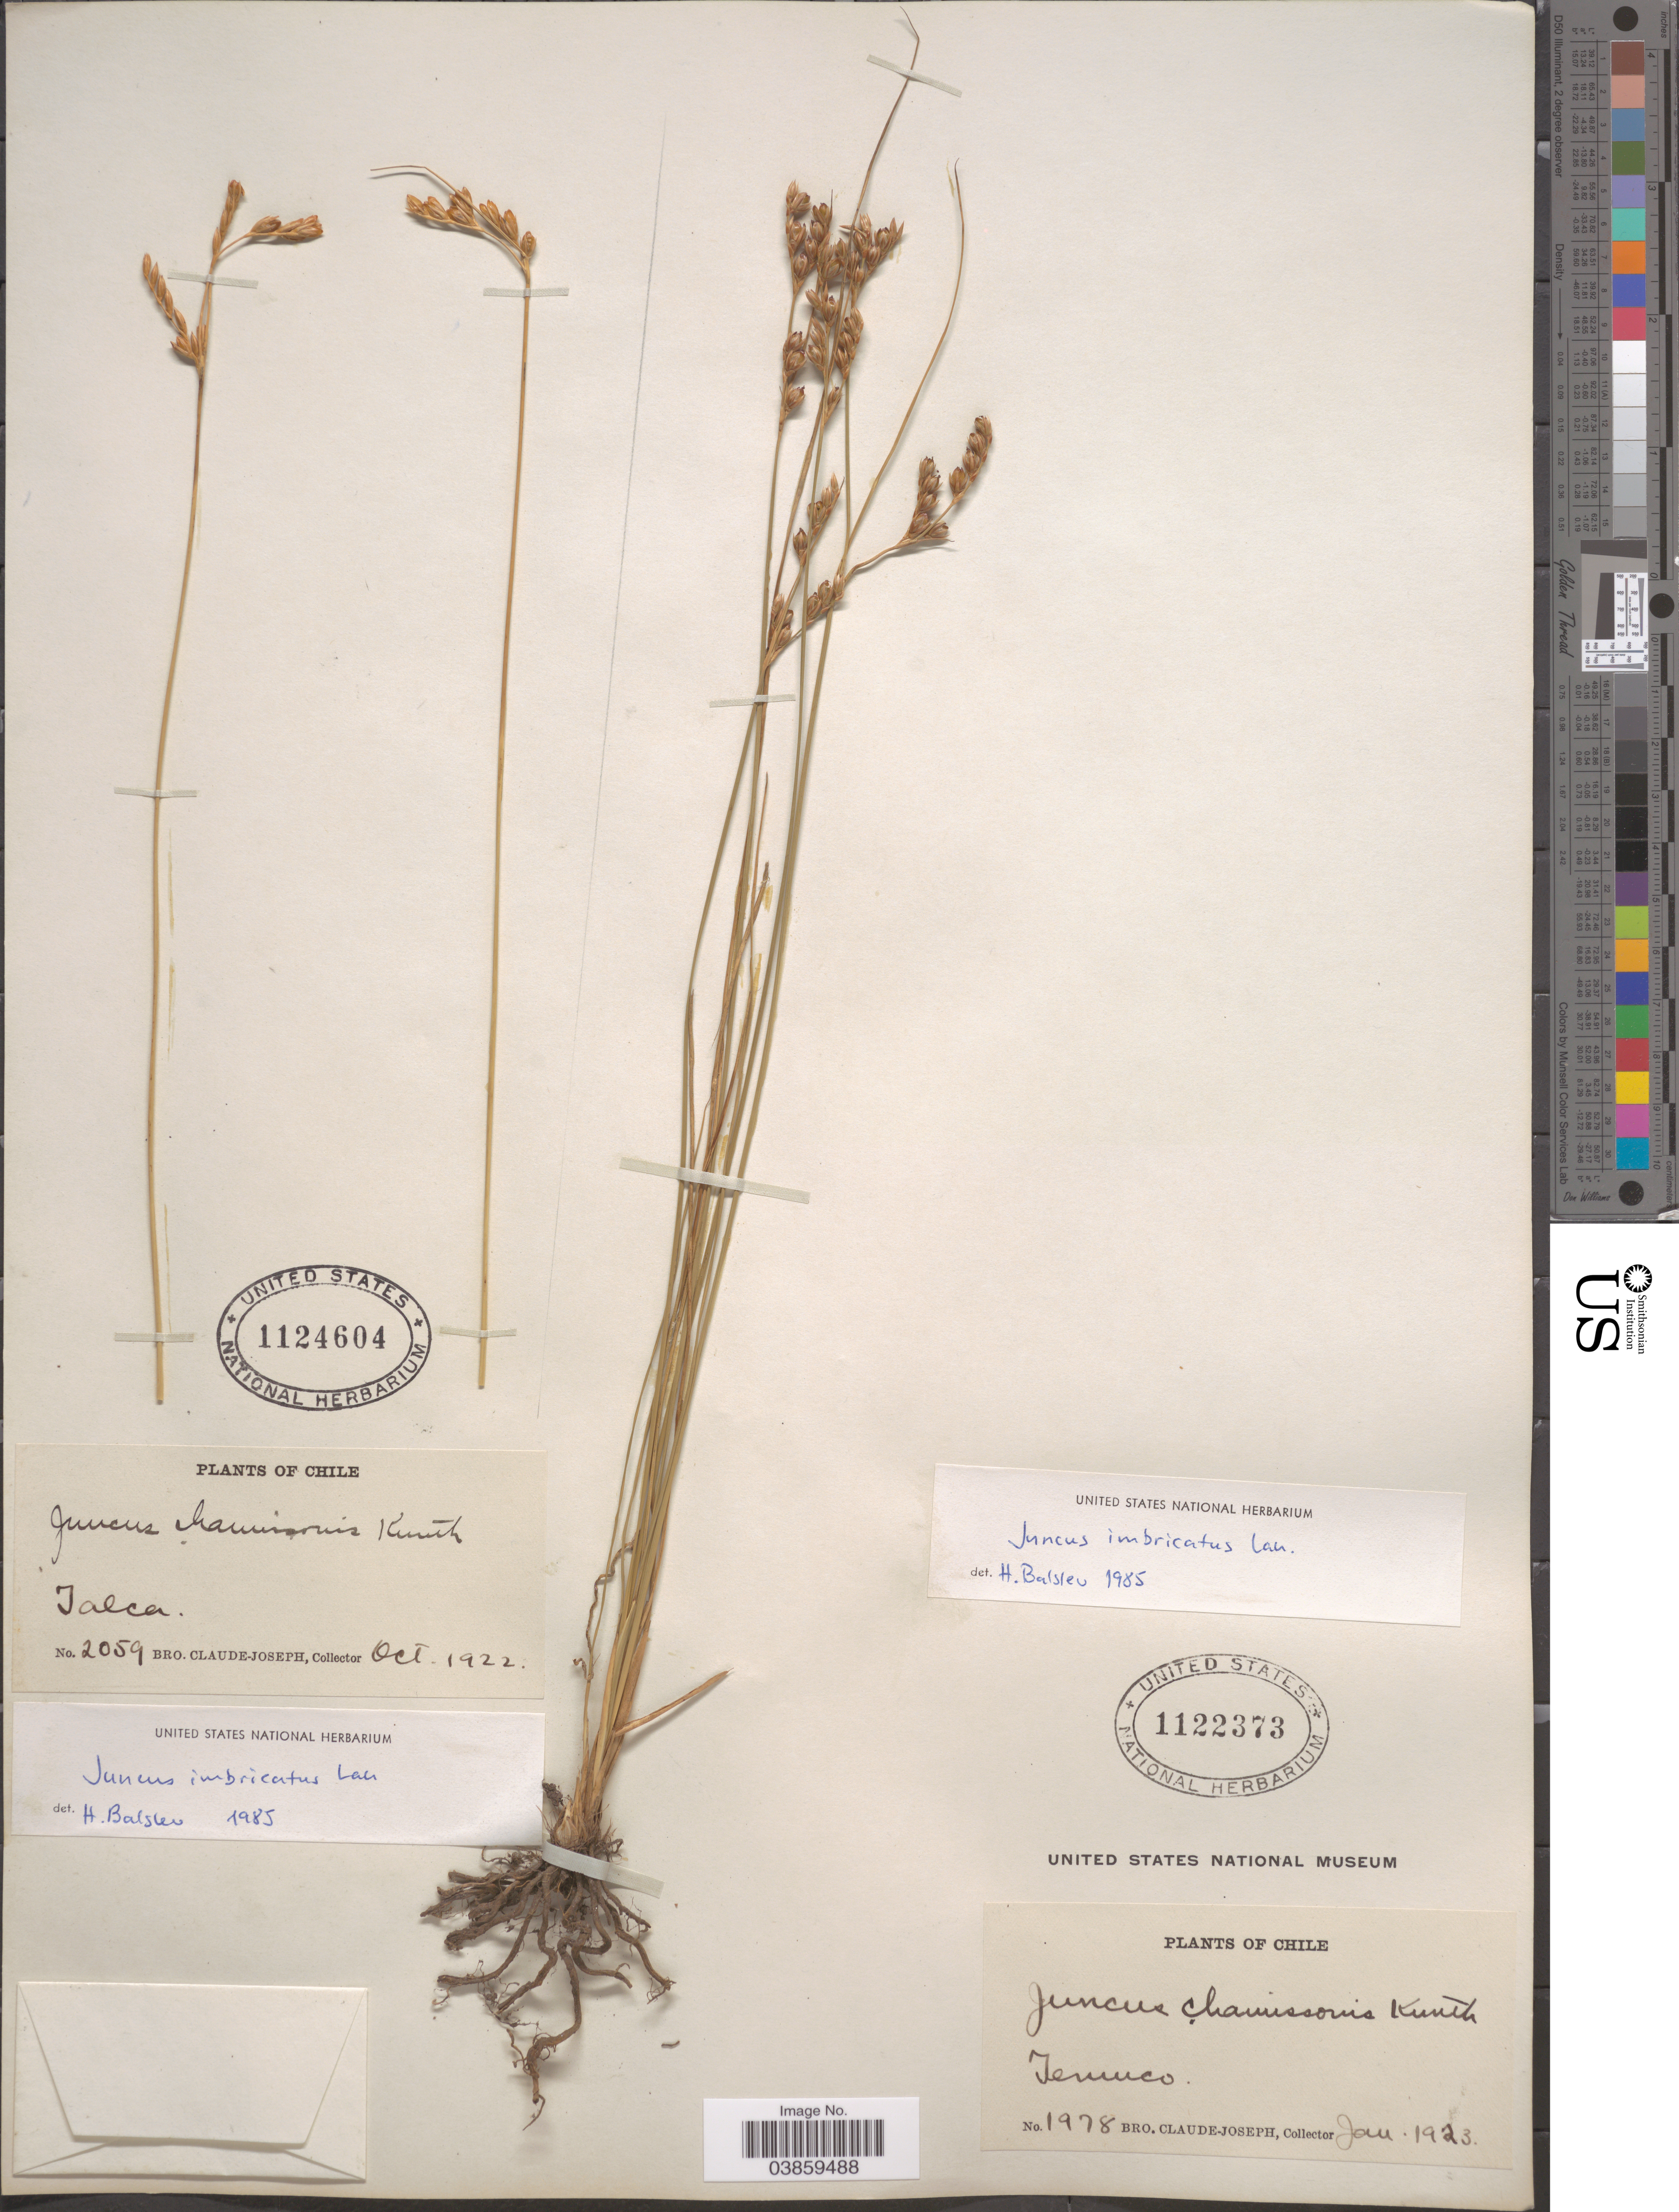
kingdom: Plantae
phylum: Tracheophyta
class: Liliopsida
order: Poales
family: Juncaceae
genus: Juncus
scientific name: Juncus imbricatus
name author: Laharpe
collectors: Bro. Claude-Joseph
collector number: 1978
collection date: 1923-01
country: Chile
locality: Temuco.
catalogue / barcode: US 1122373-2